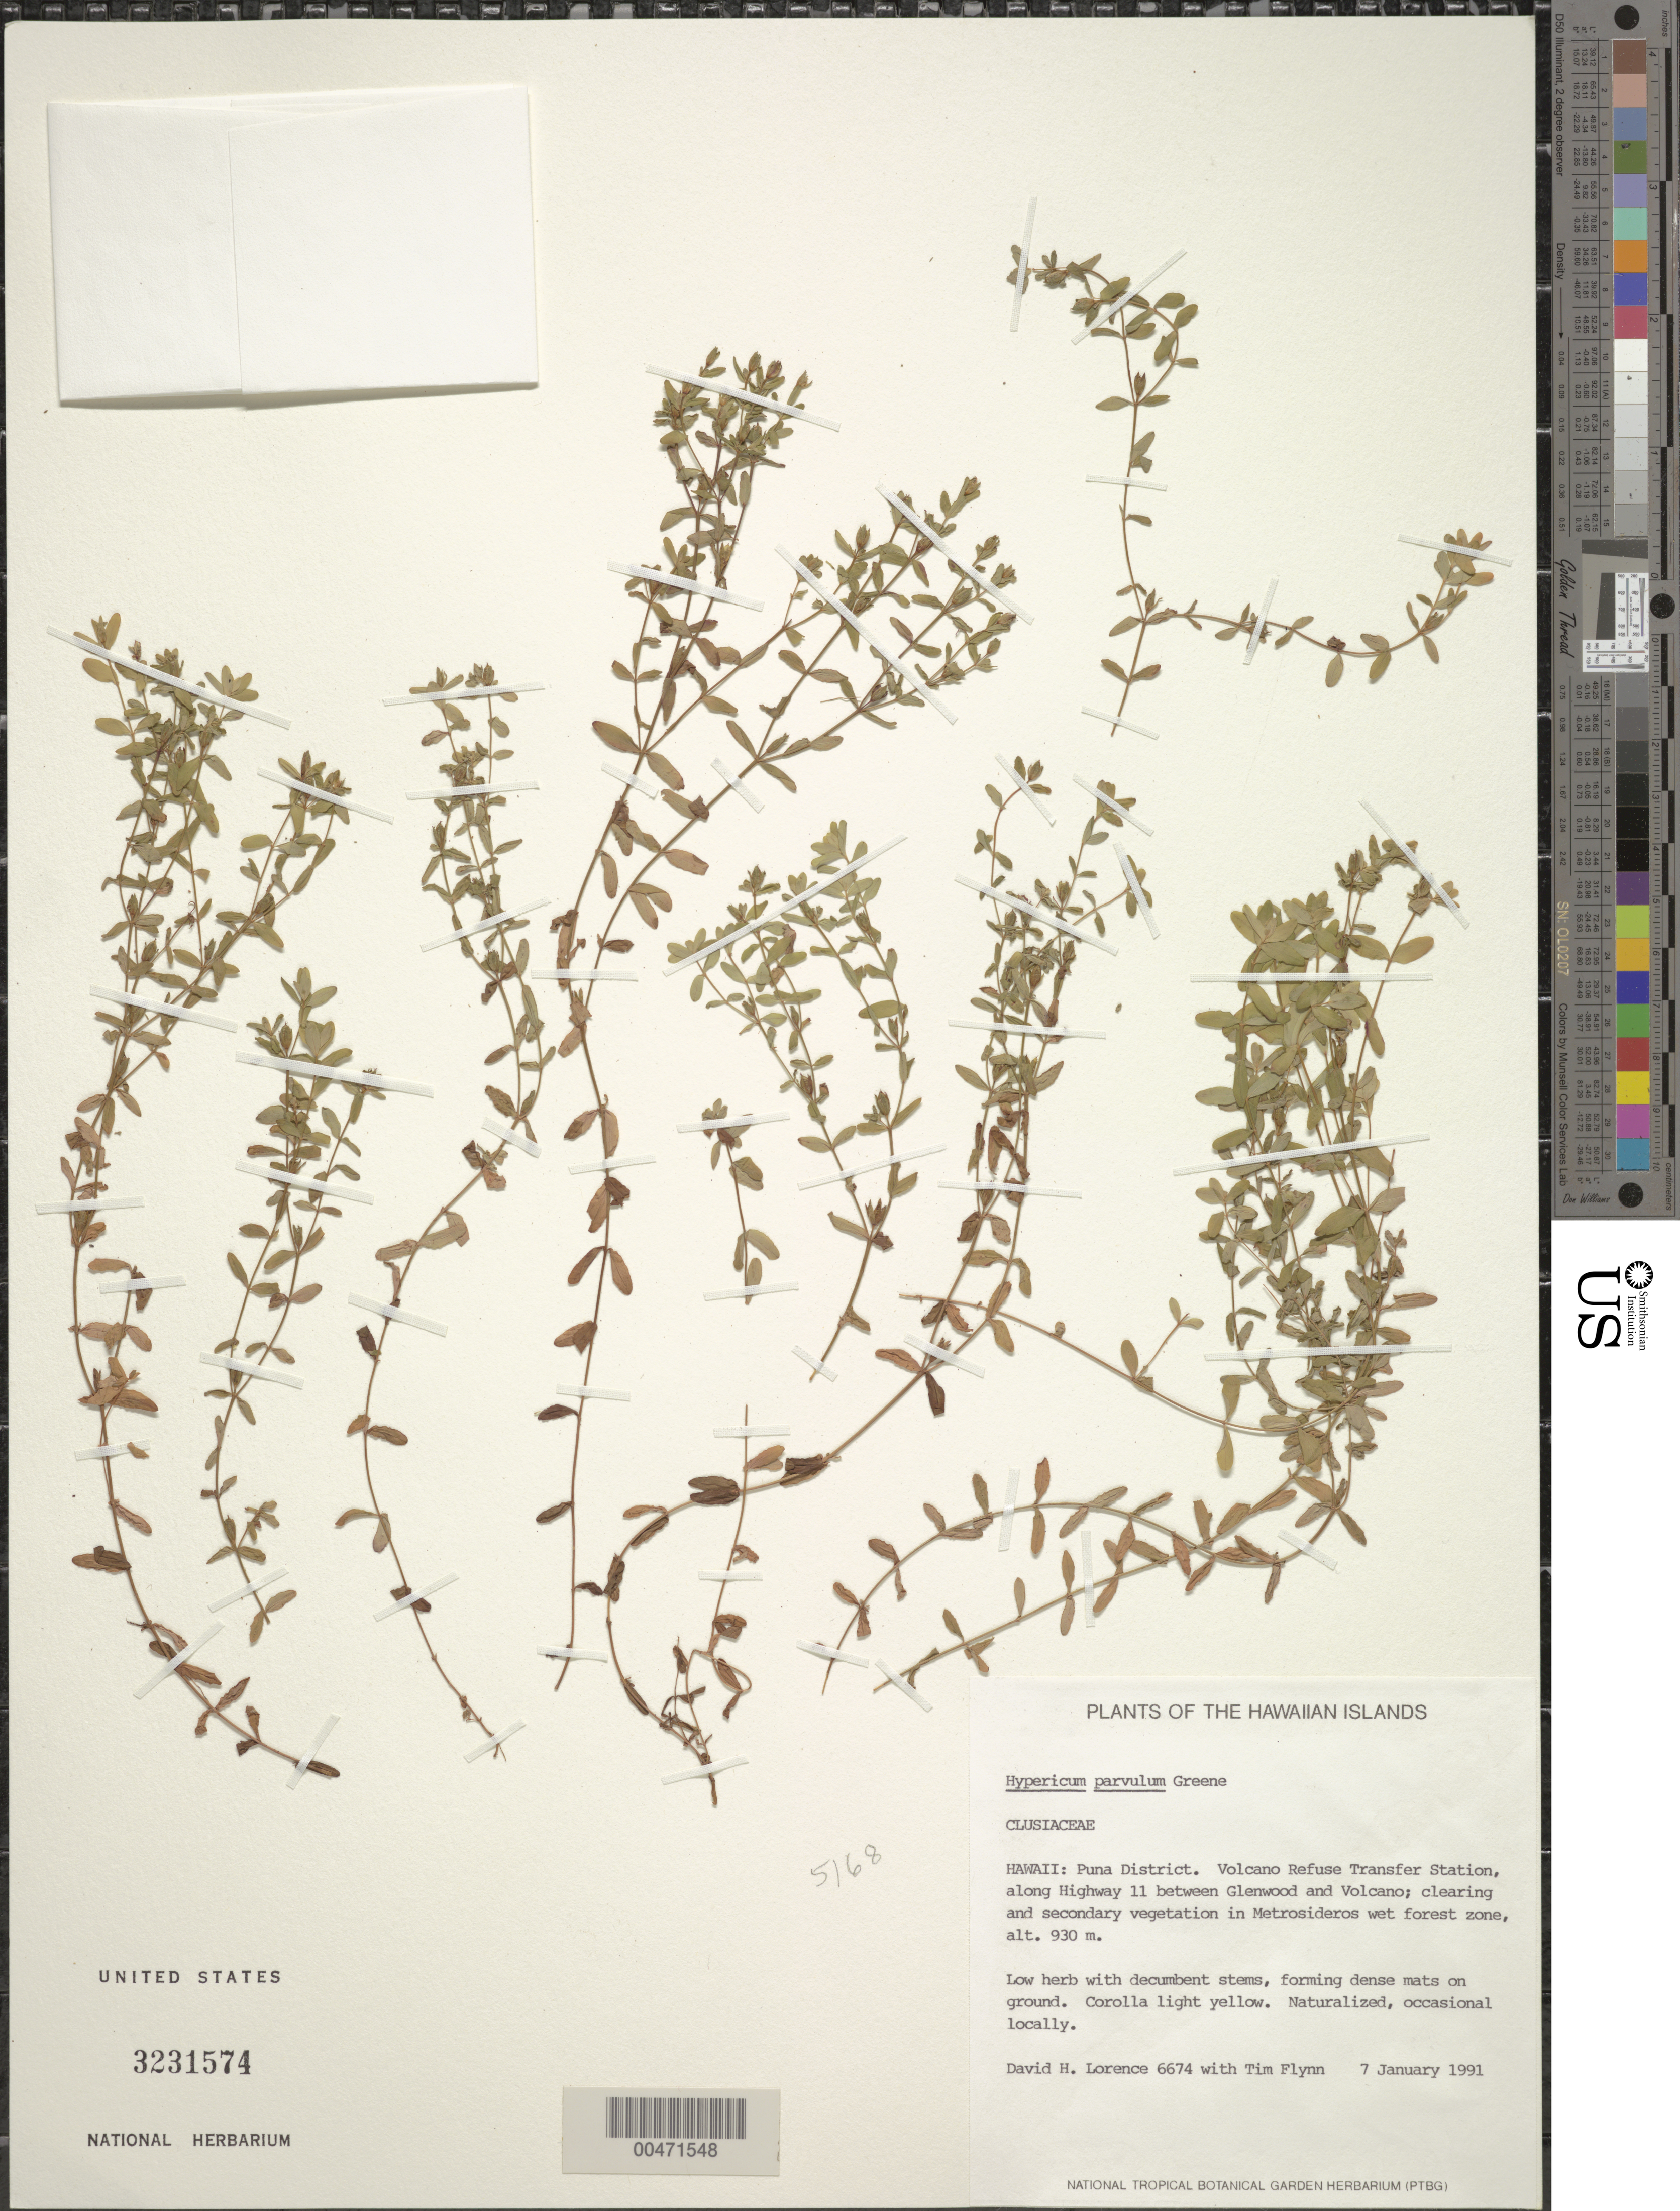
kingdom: Plantae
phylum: Tracheophyta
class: Magnoliopsida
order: Malpighiales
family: Hypericaceae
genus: Hypericum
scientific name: Hypericum parvulum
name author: Greene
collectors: D. Lorence & T. W. Flynn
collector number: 6674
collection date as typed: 7 Jan 1991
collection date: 1991-01-07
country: United States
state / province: Hawaii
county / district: Hawaii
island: Hawaii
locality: Puna Dist, Volcano Refuse Transfer Station, along Hwy 11 between Glenwood & Volcano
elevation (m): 930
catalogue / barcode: US 3231574